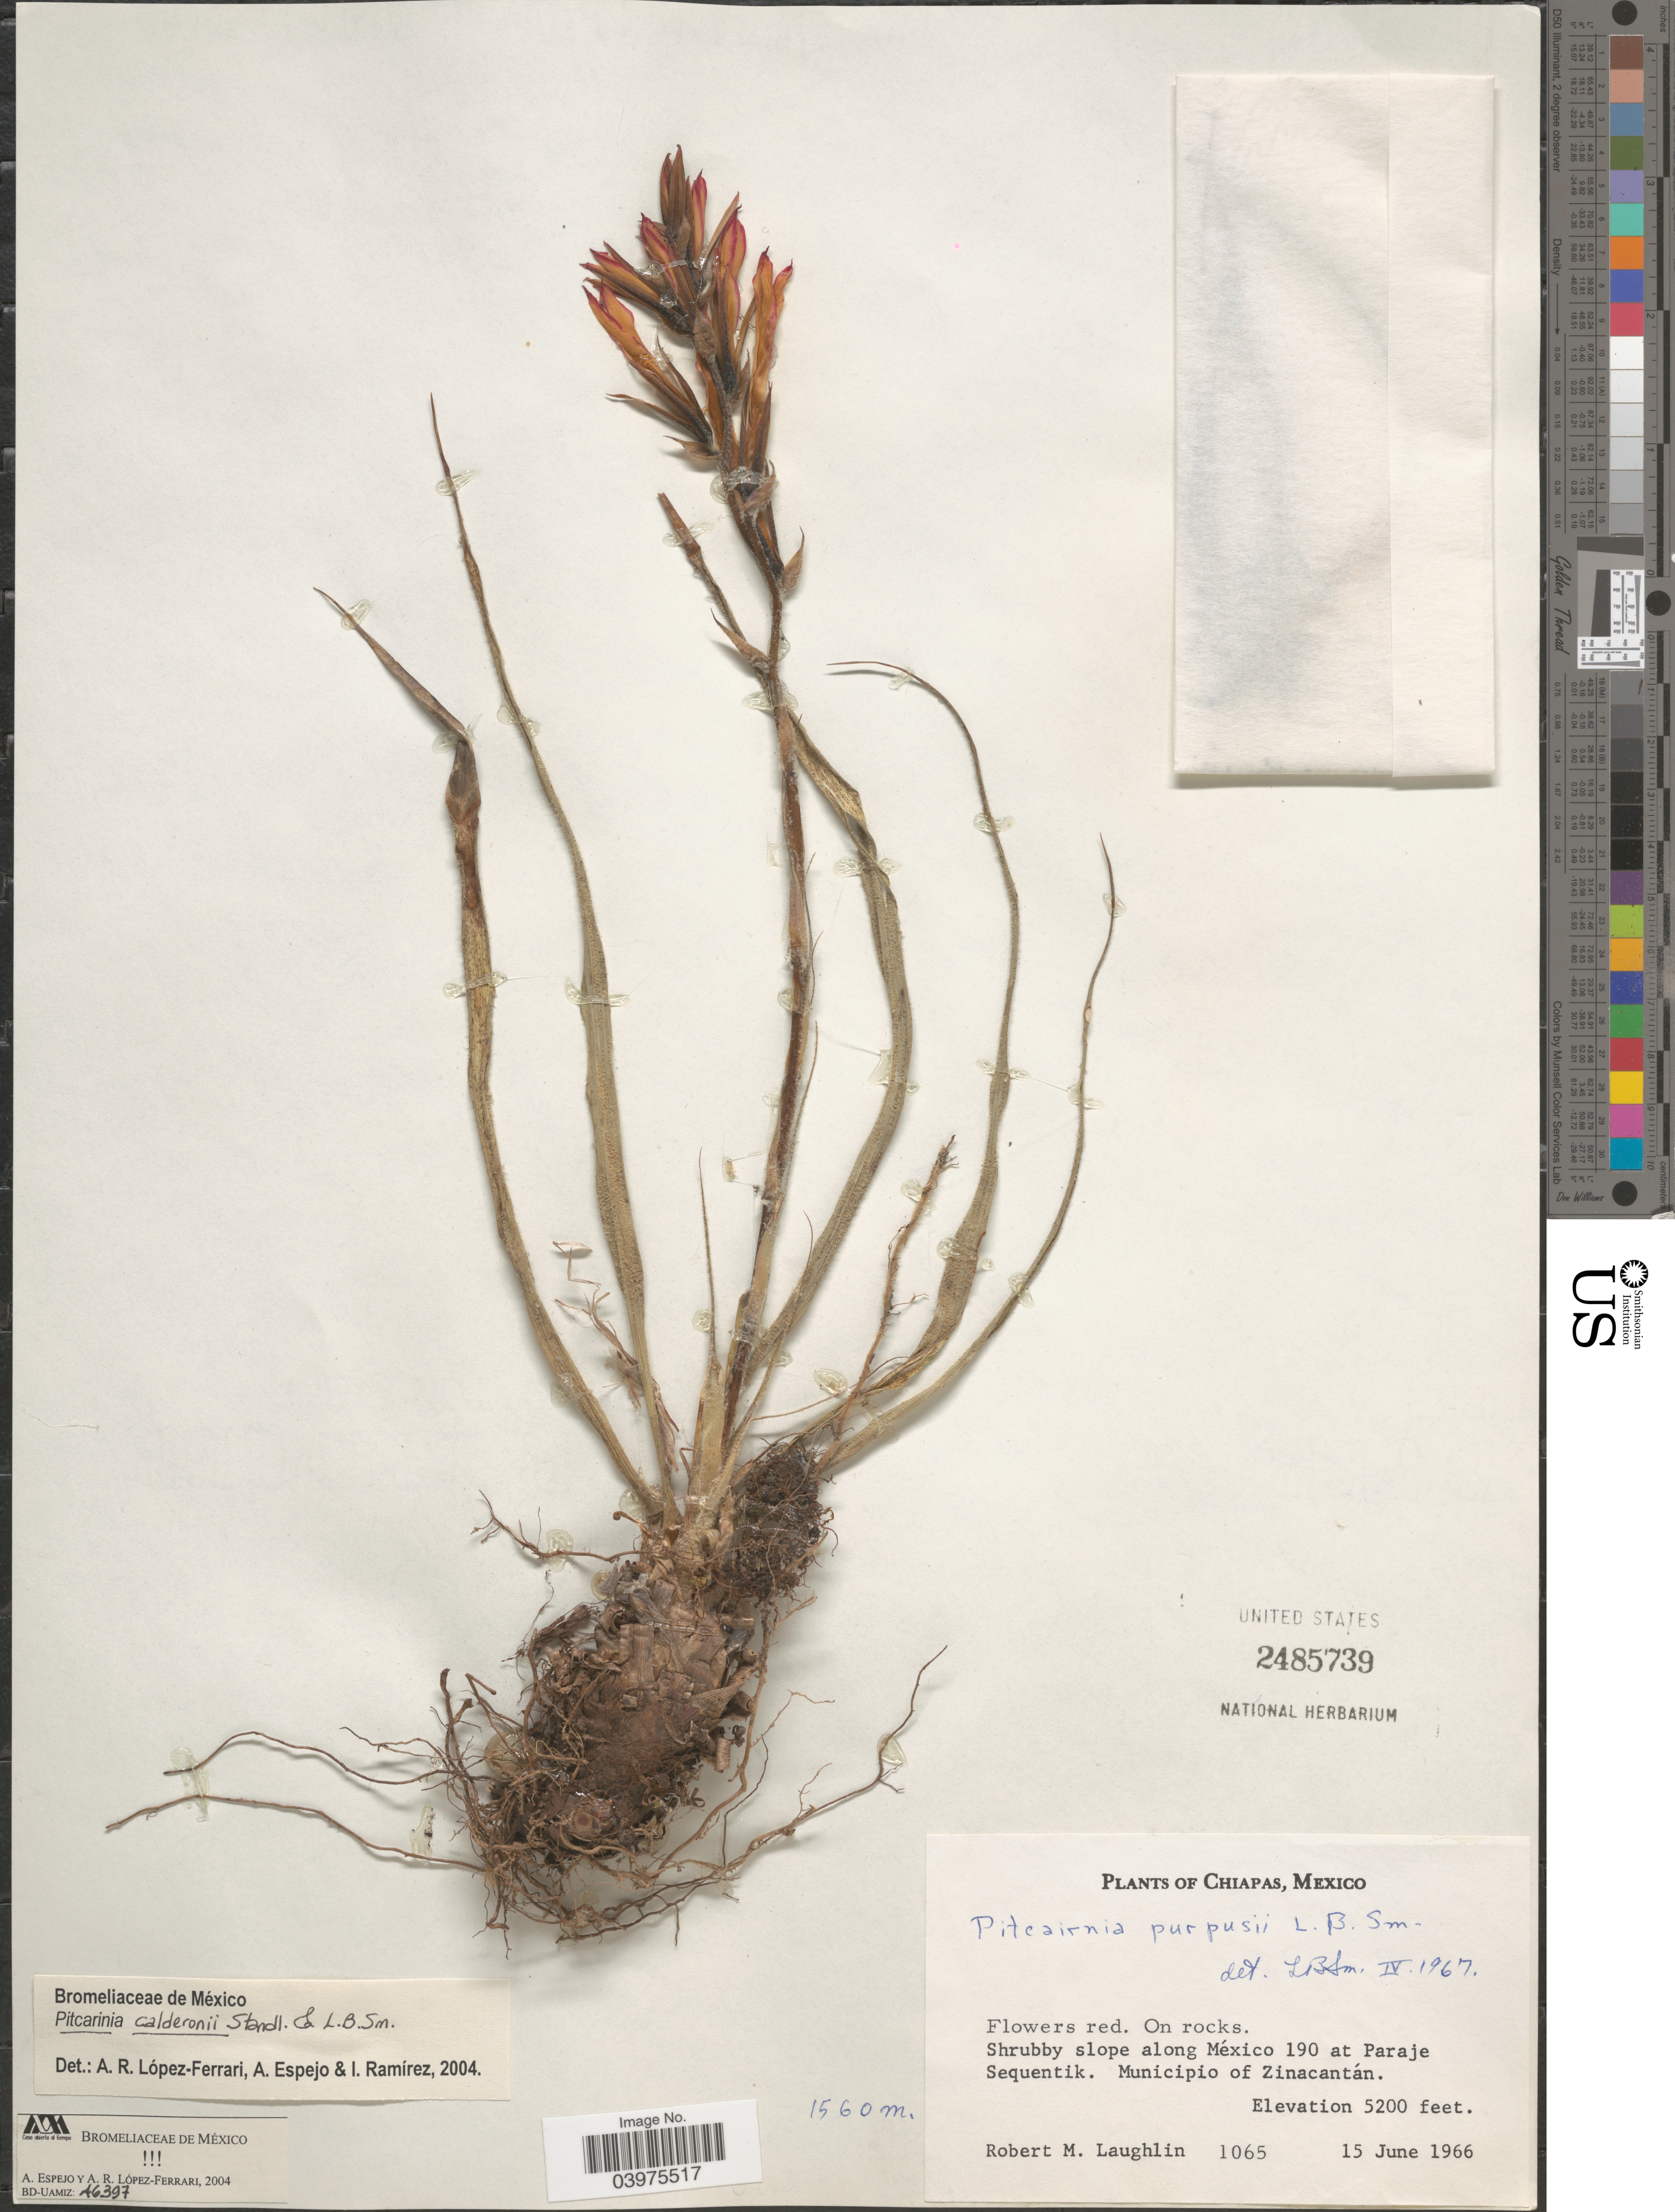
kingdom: Plantae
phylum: Tracheophyta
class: Liliopsida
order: Poales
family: Bromeliaceae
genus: Pitcairnia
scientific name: Pitcairnia calderonii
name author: Standl. & L.B. Sm.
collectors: R. M. Laughlin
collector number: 1065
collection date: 1966-06-15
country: Mexico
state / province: Chiapas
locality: Shrubby slope along México 190 at Paraje Sequentik. Municipio de Zinacantán.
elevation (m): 1585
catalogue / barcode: US 2485739